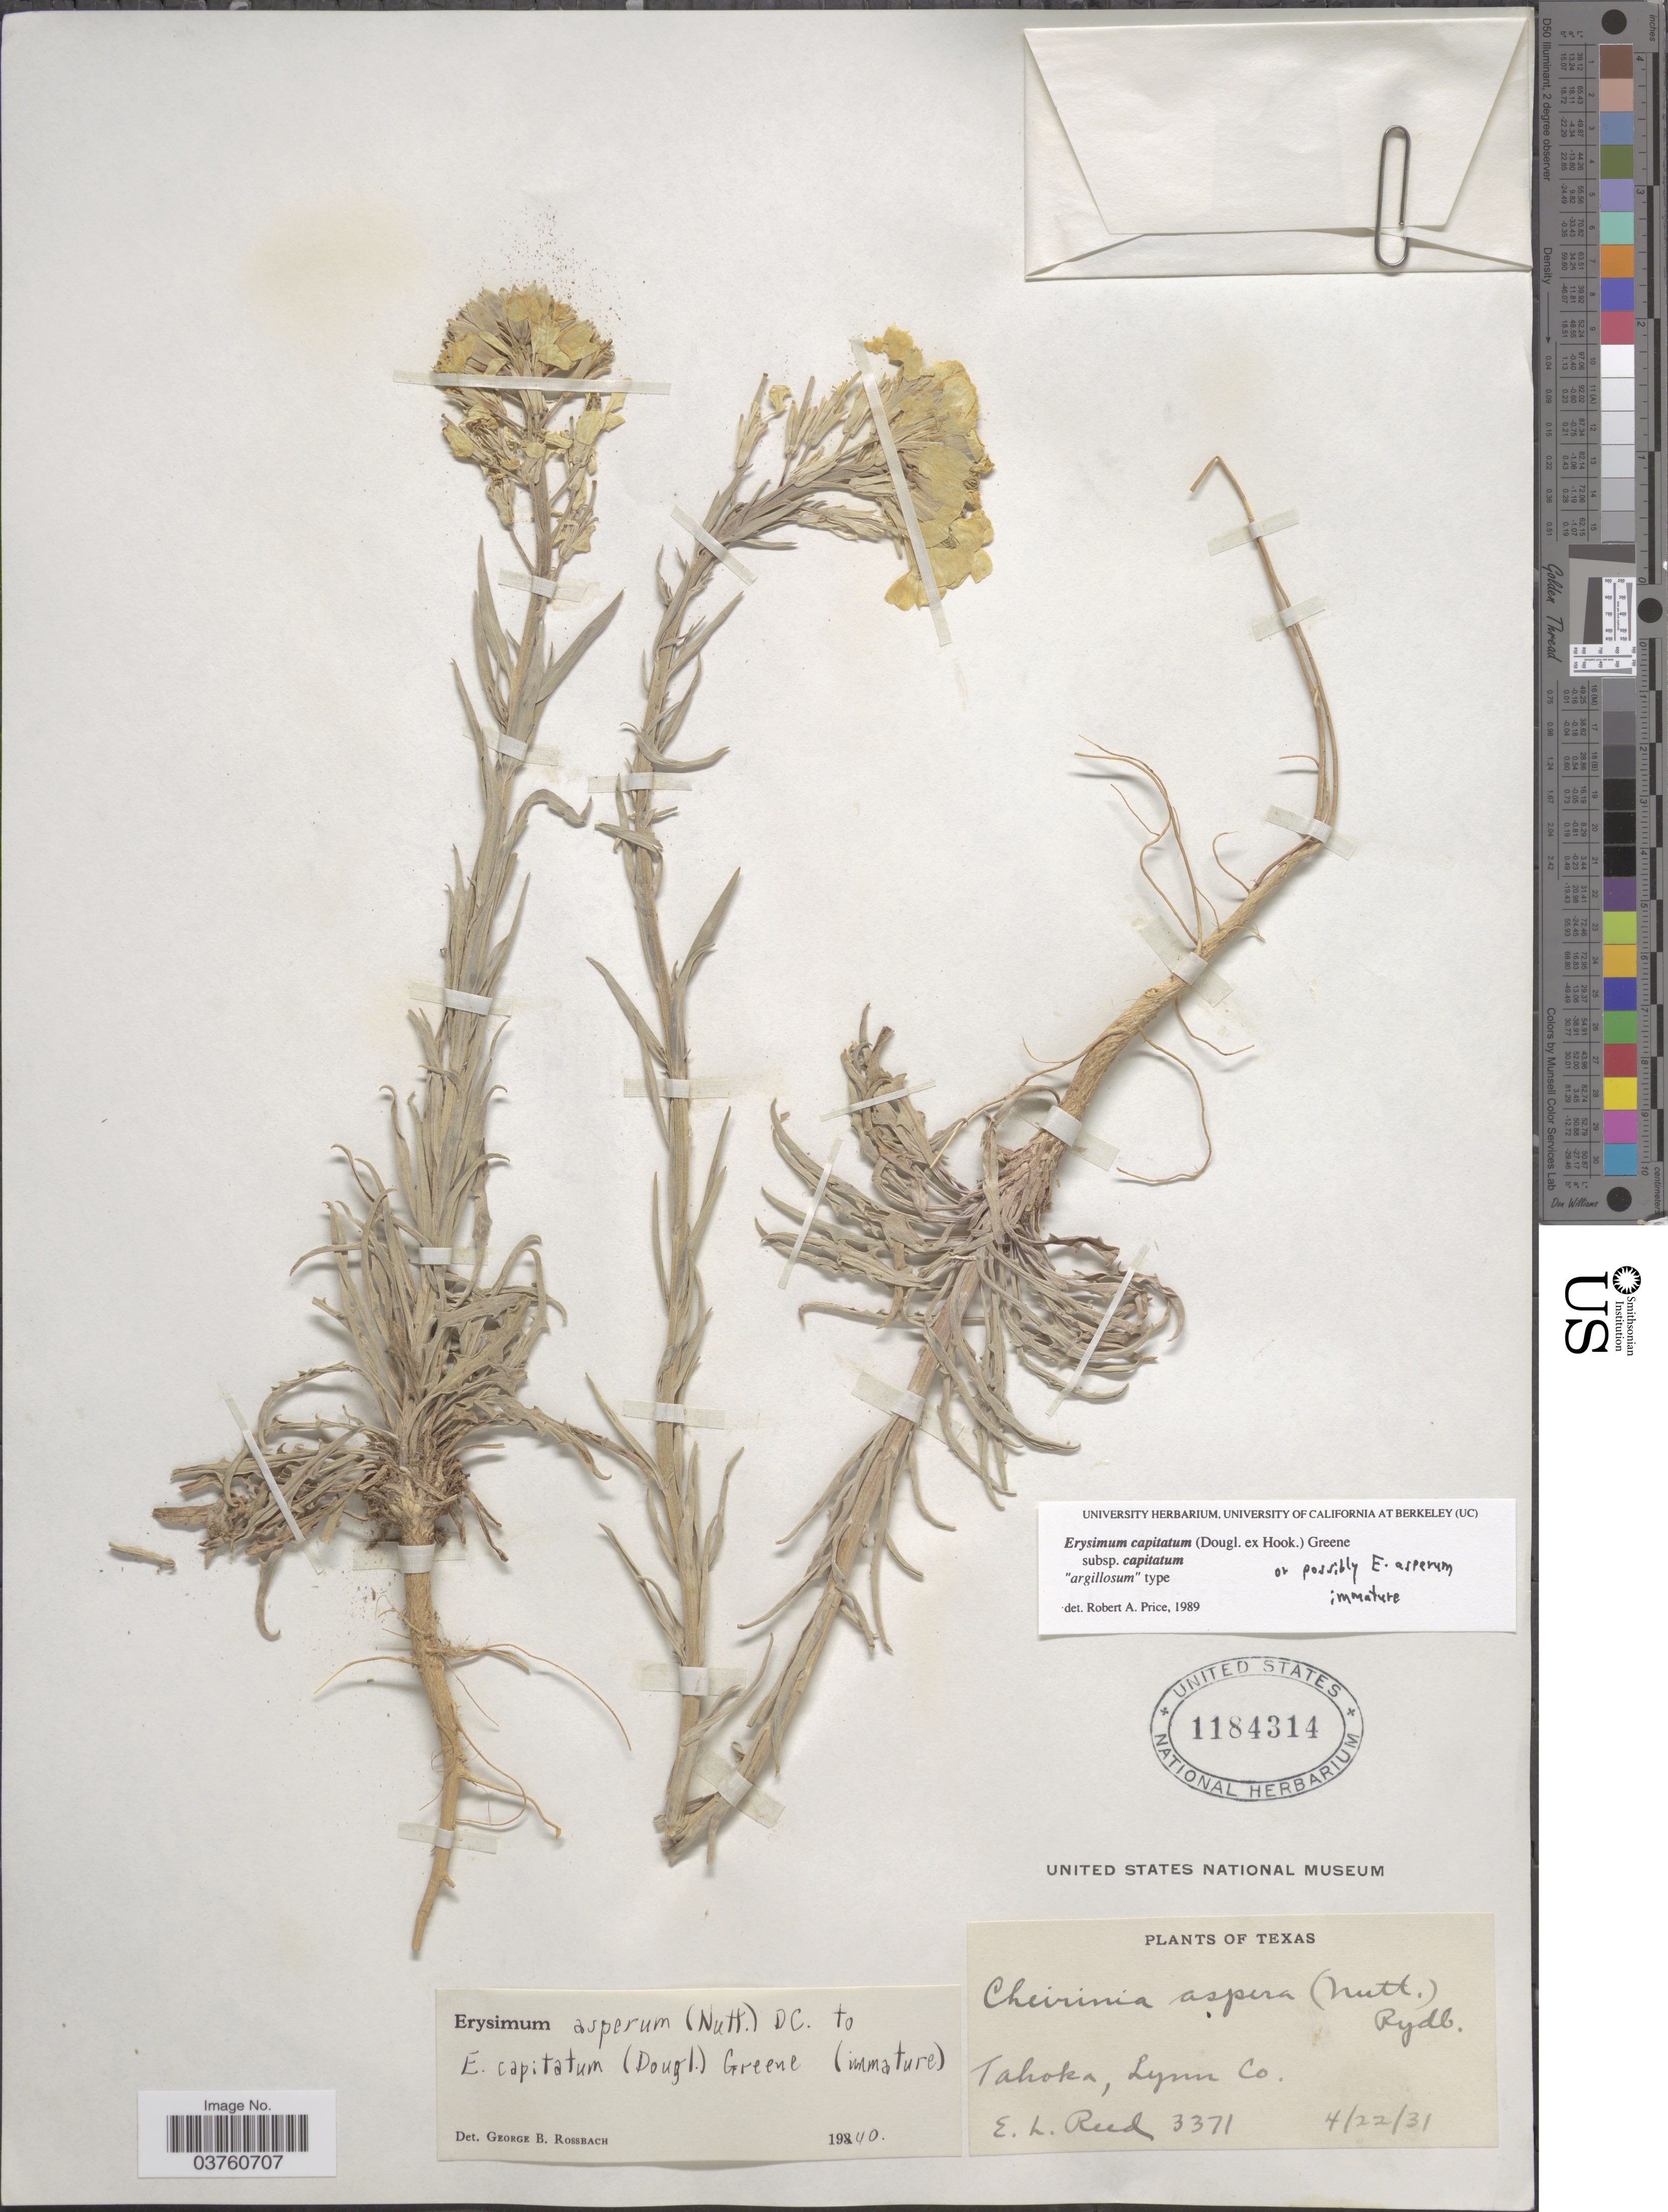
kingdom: Plantae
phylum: Tracheophyta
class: Magnoliopsida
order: Brassicales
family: Brassicaceae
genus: Erysimum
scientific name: Erysimum capitatum subsp. capitatum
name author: (Douglas ex Hook.) Greene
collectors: E. Reed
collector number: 3371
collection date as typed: Transcribed d/m/y: 22/4/31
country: United States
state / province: Texas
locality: Tahoka, Lynn Co.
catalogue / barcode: US 1184314